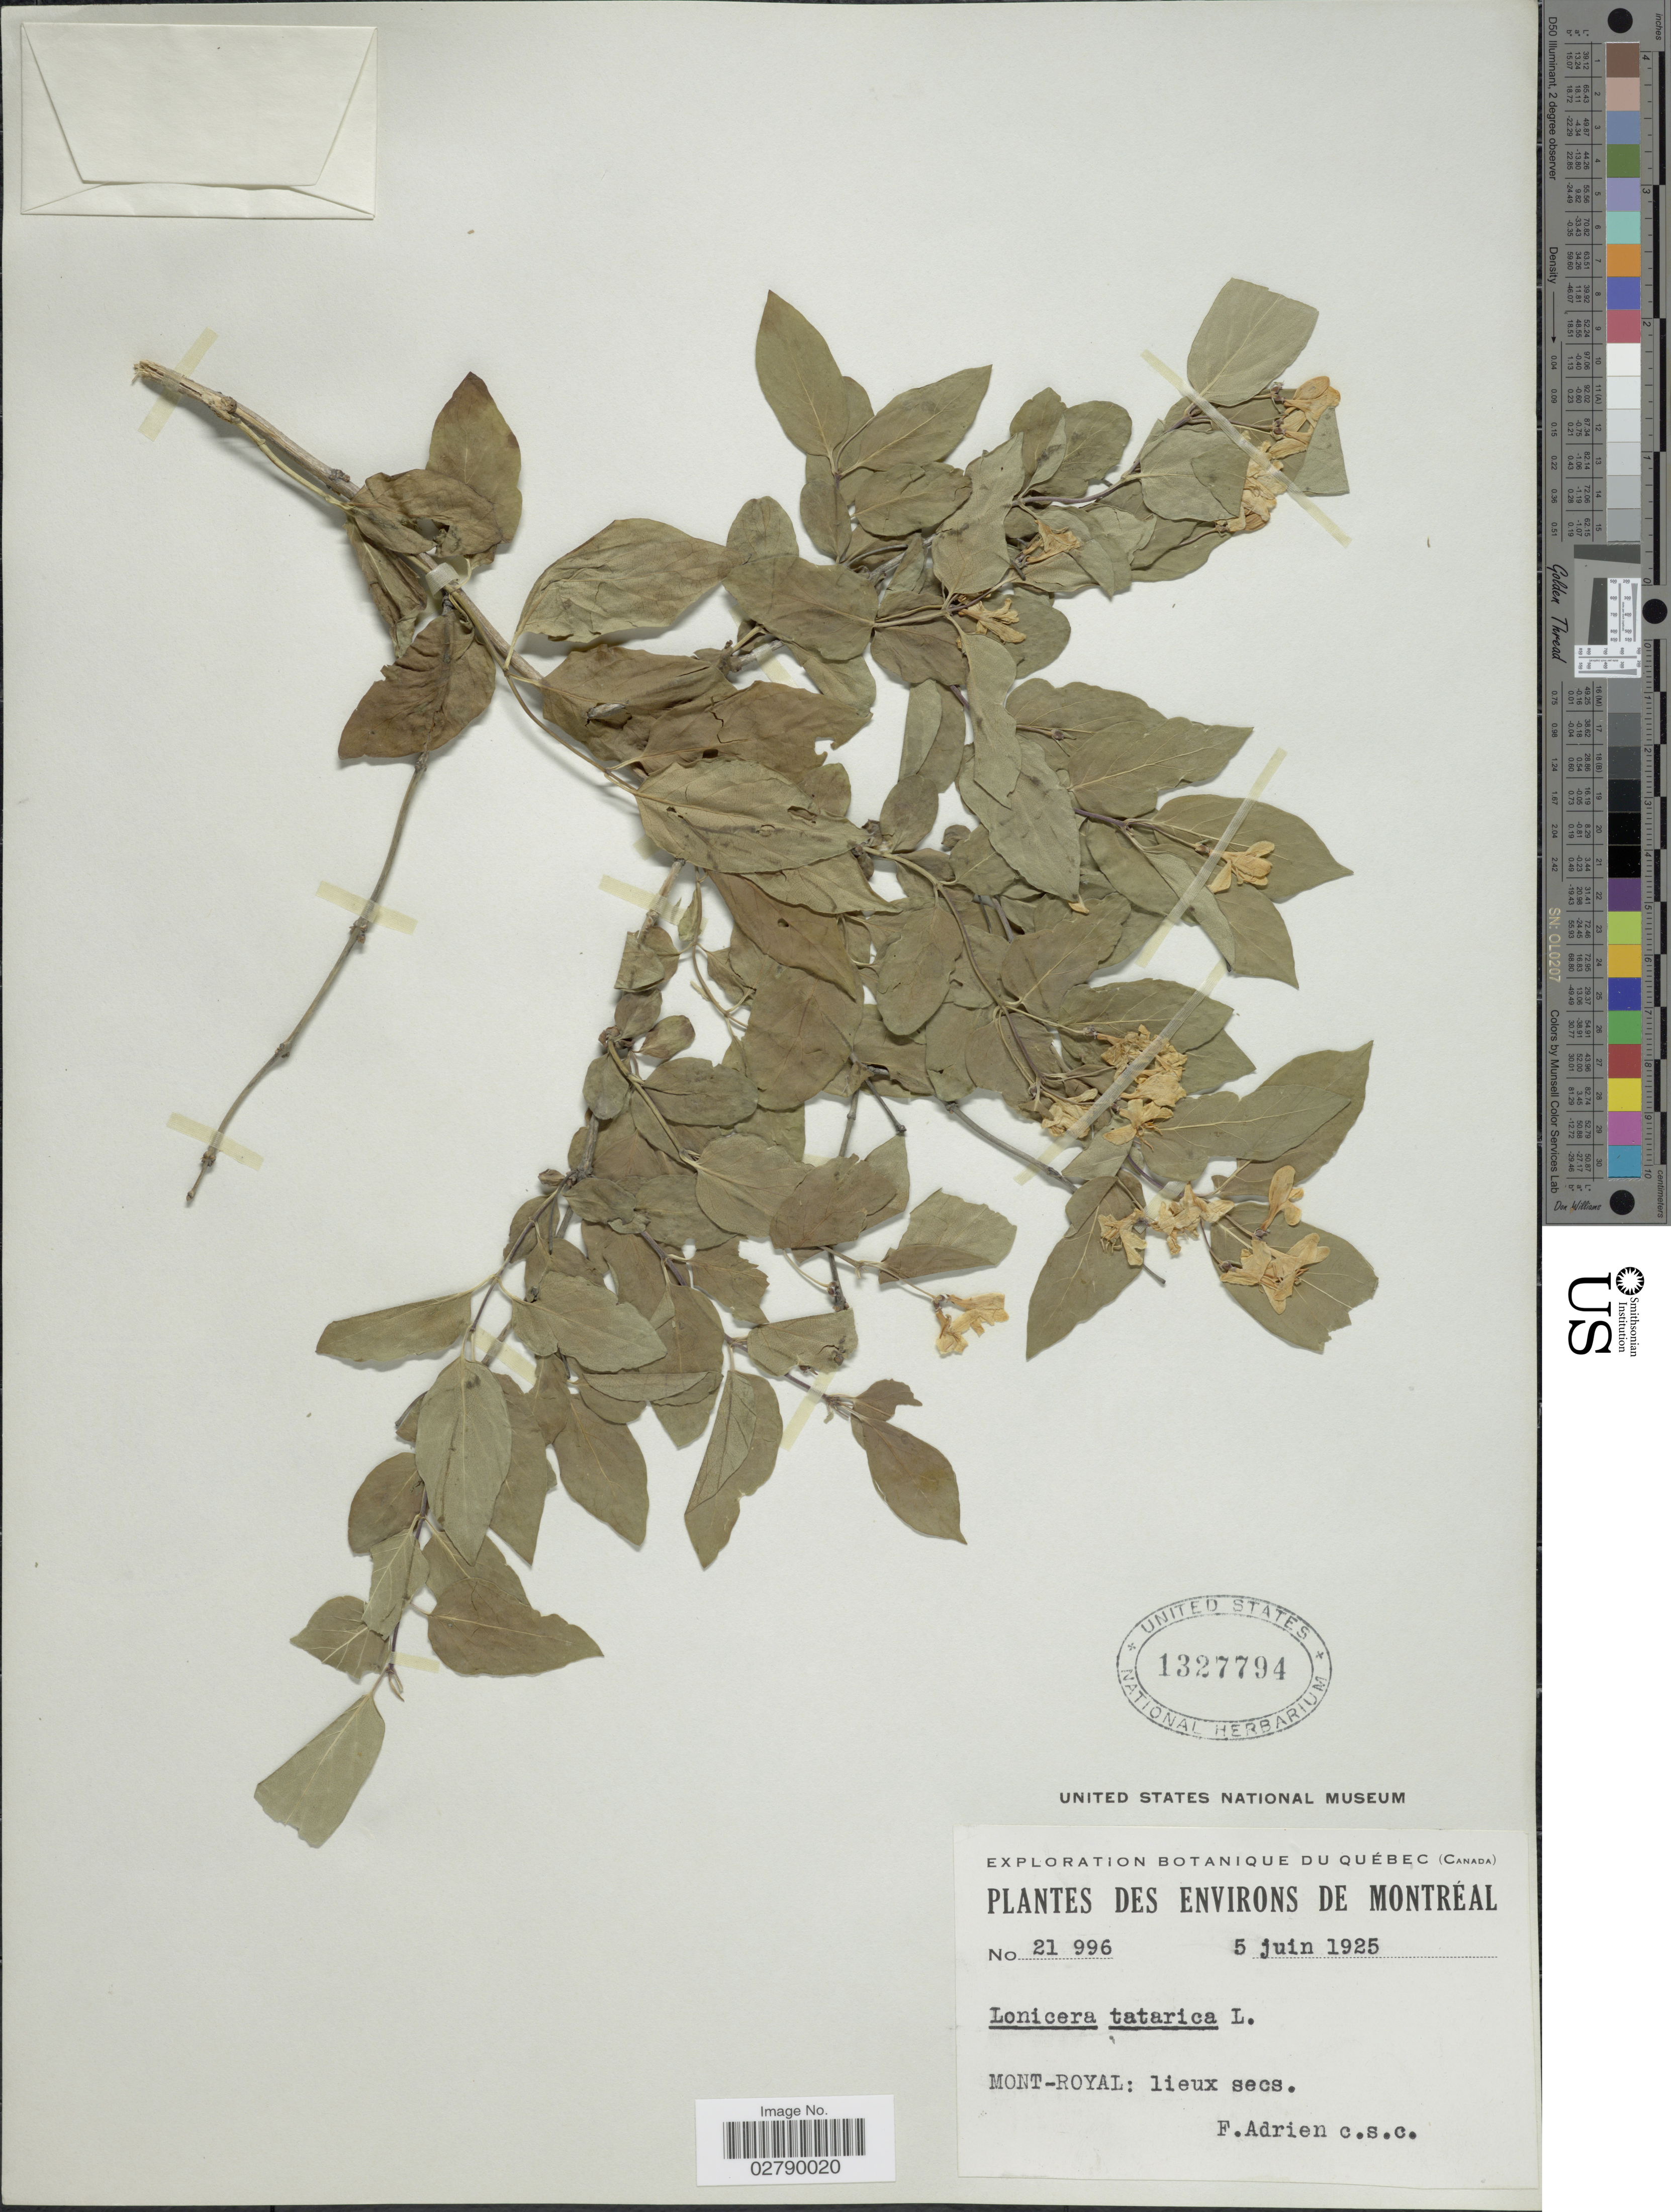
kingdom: Plantae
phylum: Tracheophyta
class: Magnoliopsida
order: Dipsacales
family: Caprifoliaceae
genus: Lonicera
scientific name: Lonicera tatarica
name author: L.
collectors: F. Adrien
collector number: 21996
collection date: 1925-06-05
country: Canada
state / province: Quebec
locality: Environs de Montréal. Mont-Royal: lieux secs.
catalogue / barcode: US 1327794